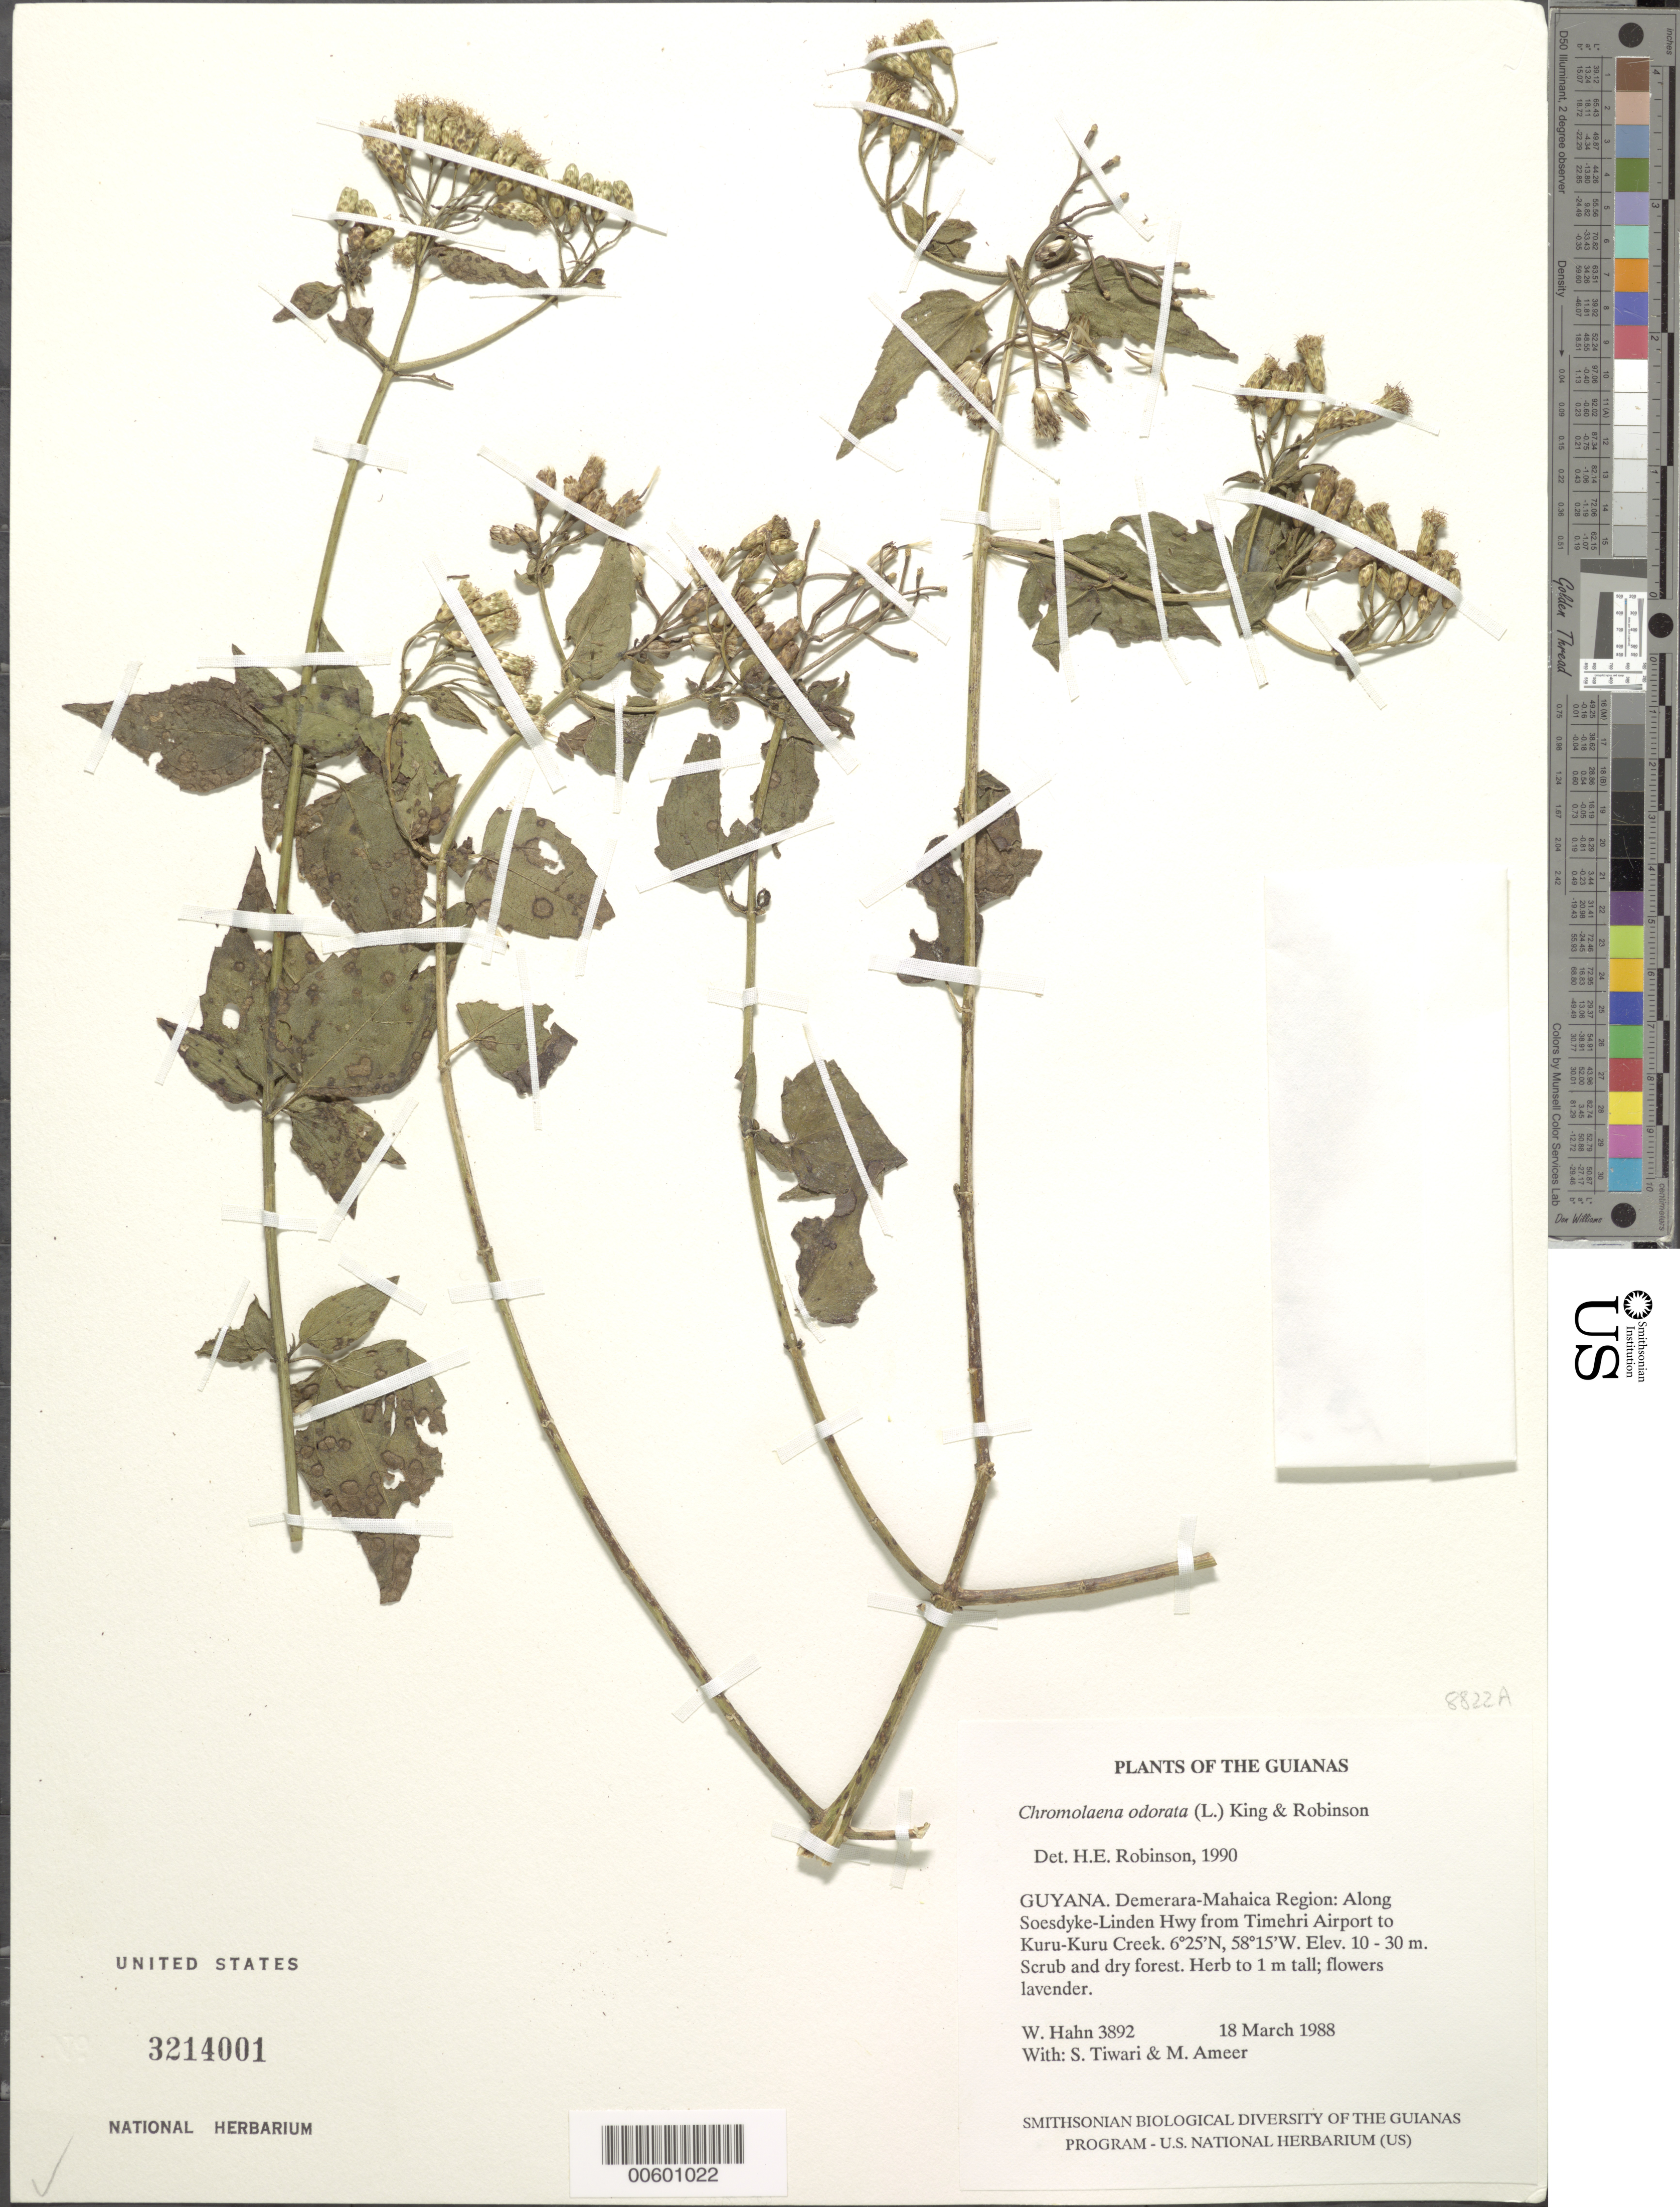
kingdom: Plantae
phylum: Tracheophyta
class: Magnoliopsida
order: Asterales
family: Asteraceae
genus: Chromolaena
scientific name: Chromolaena odorata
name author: (L.) R.M. King & H. Rob.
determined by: Robinson, Harold E., (US)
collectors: W. Hahn, S. Tiwari & M. Ameer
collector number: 3892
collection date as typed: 18 March 1988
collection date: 1988-03-18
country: Guyana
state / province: Demerara-Mahaica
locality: Along Soesdyke-Linden Hwy from Timehri Airport to Kuru-Kuru Creek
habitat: Scrub and dry forest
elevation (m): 10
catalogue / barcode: US 3214001